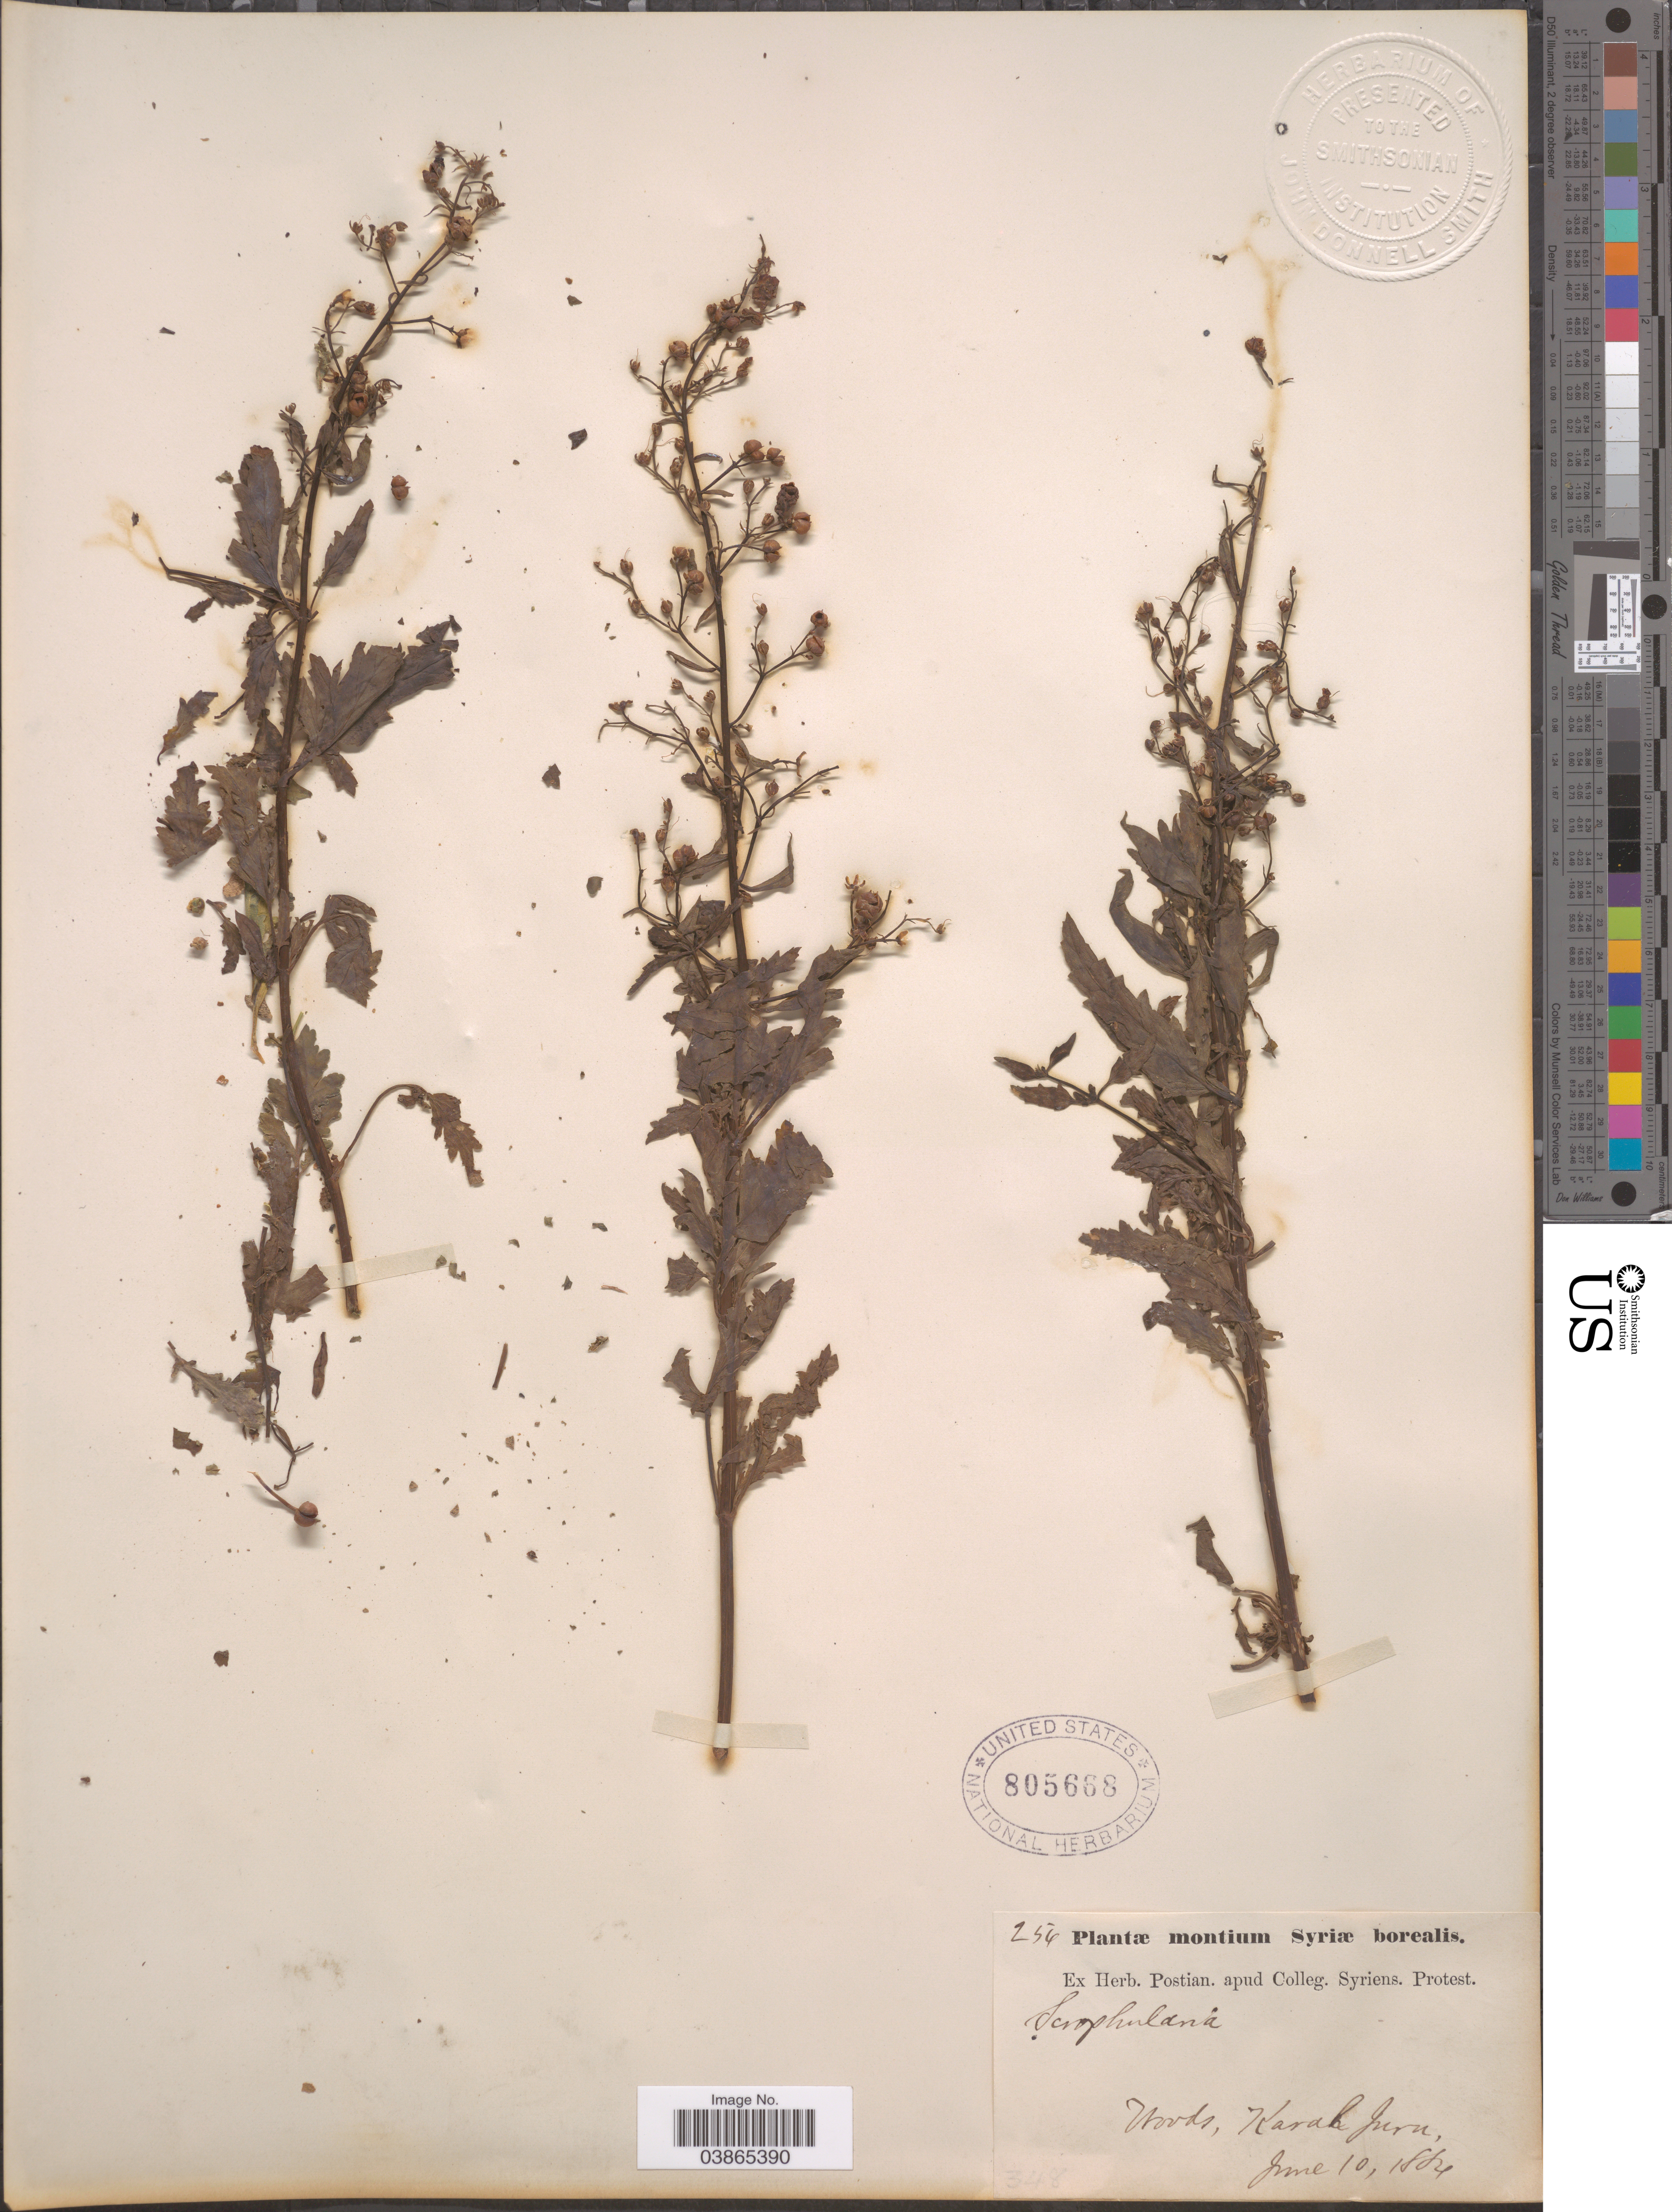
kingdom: Plantae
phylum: Tracheophyta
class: Magnoliopsida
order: Lamiales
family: Scrophulariaceae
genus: Scrophularia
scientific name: Scrophularia sp.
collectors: ex herb. Postian. apud Colleg. Syriens. Protest. USE "Fannie P. A. Shepard" (10308853) AS PRIMARY COLLECTOR INSTEAD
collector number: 256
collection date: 1884-06-10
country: Jordan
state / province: Al Karak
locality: Karak Juru. [interpreted]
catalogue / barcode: US 805668